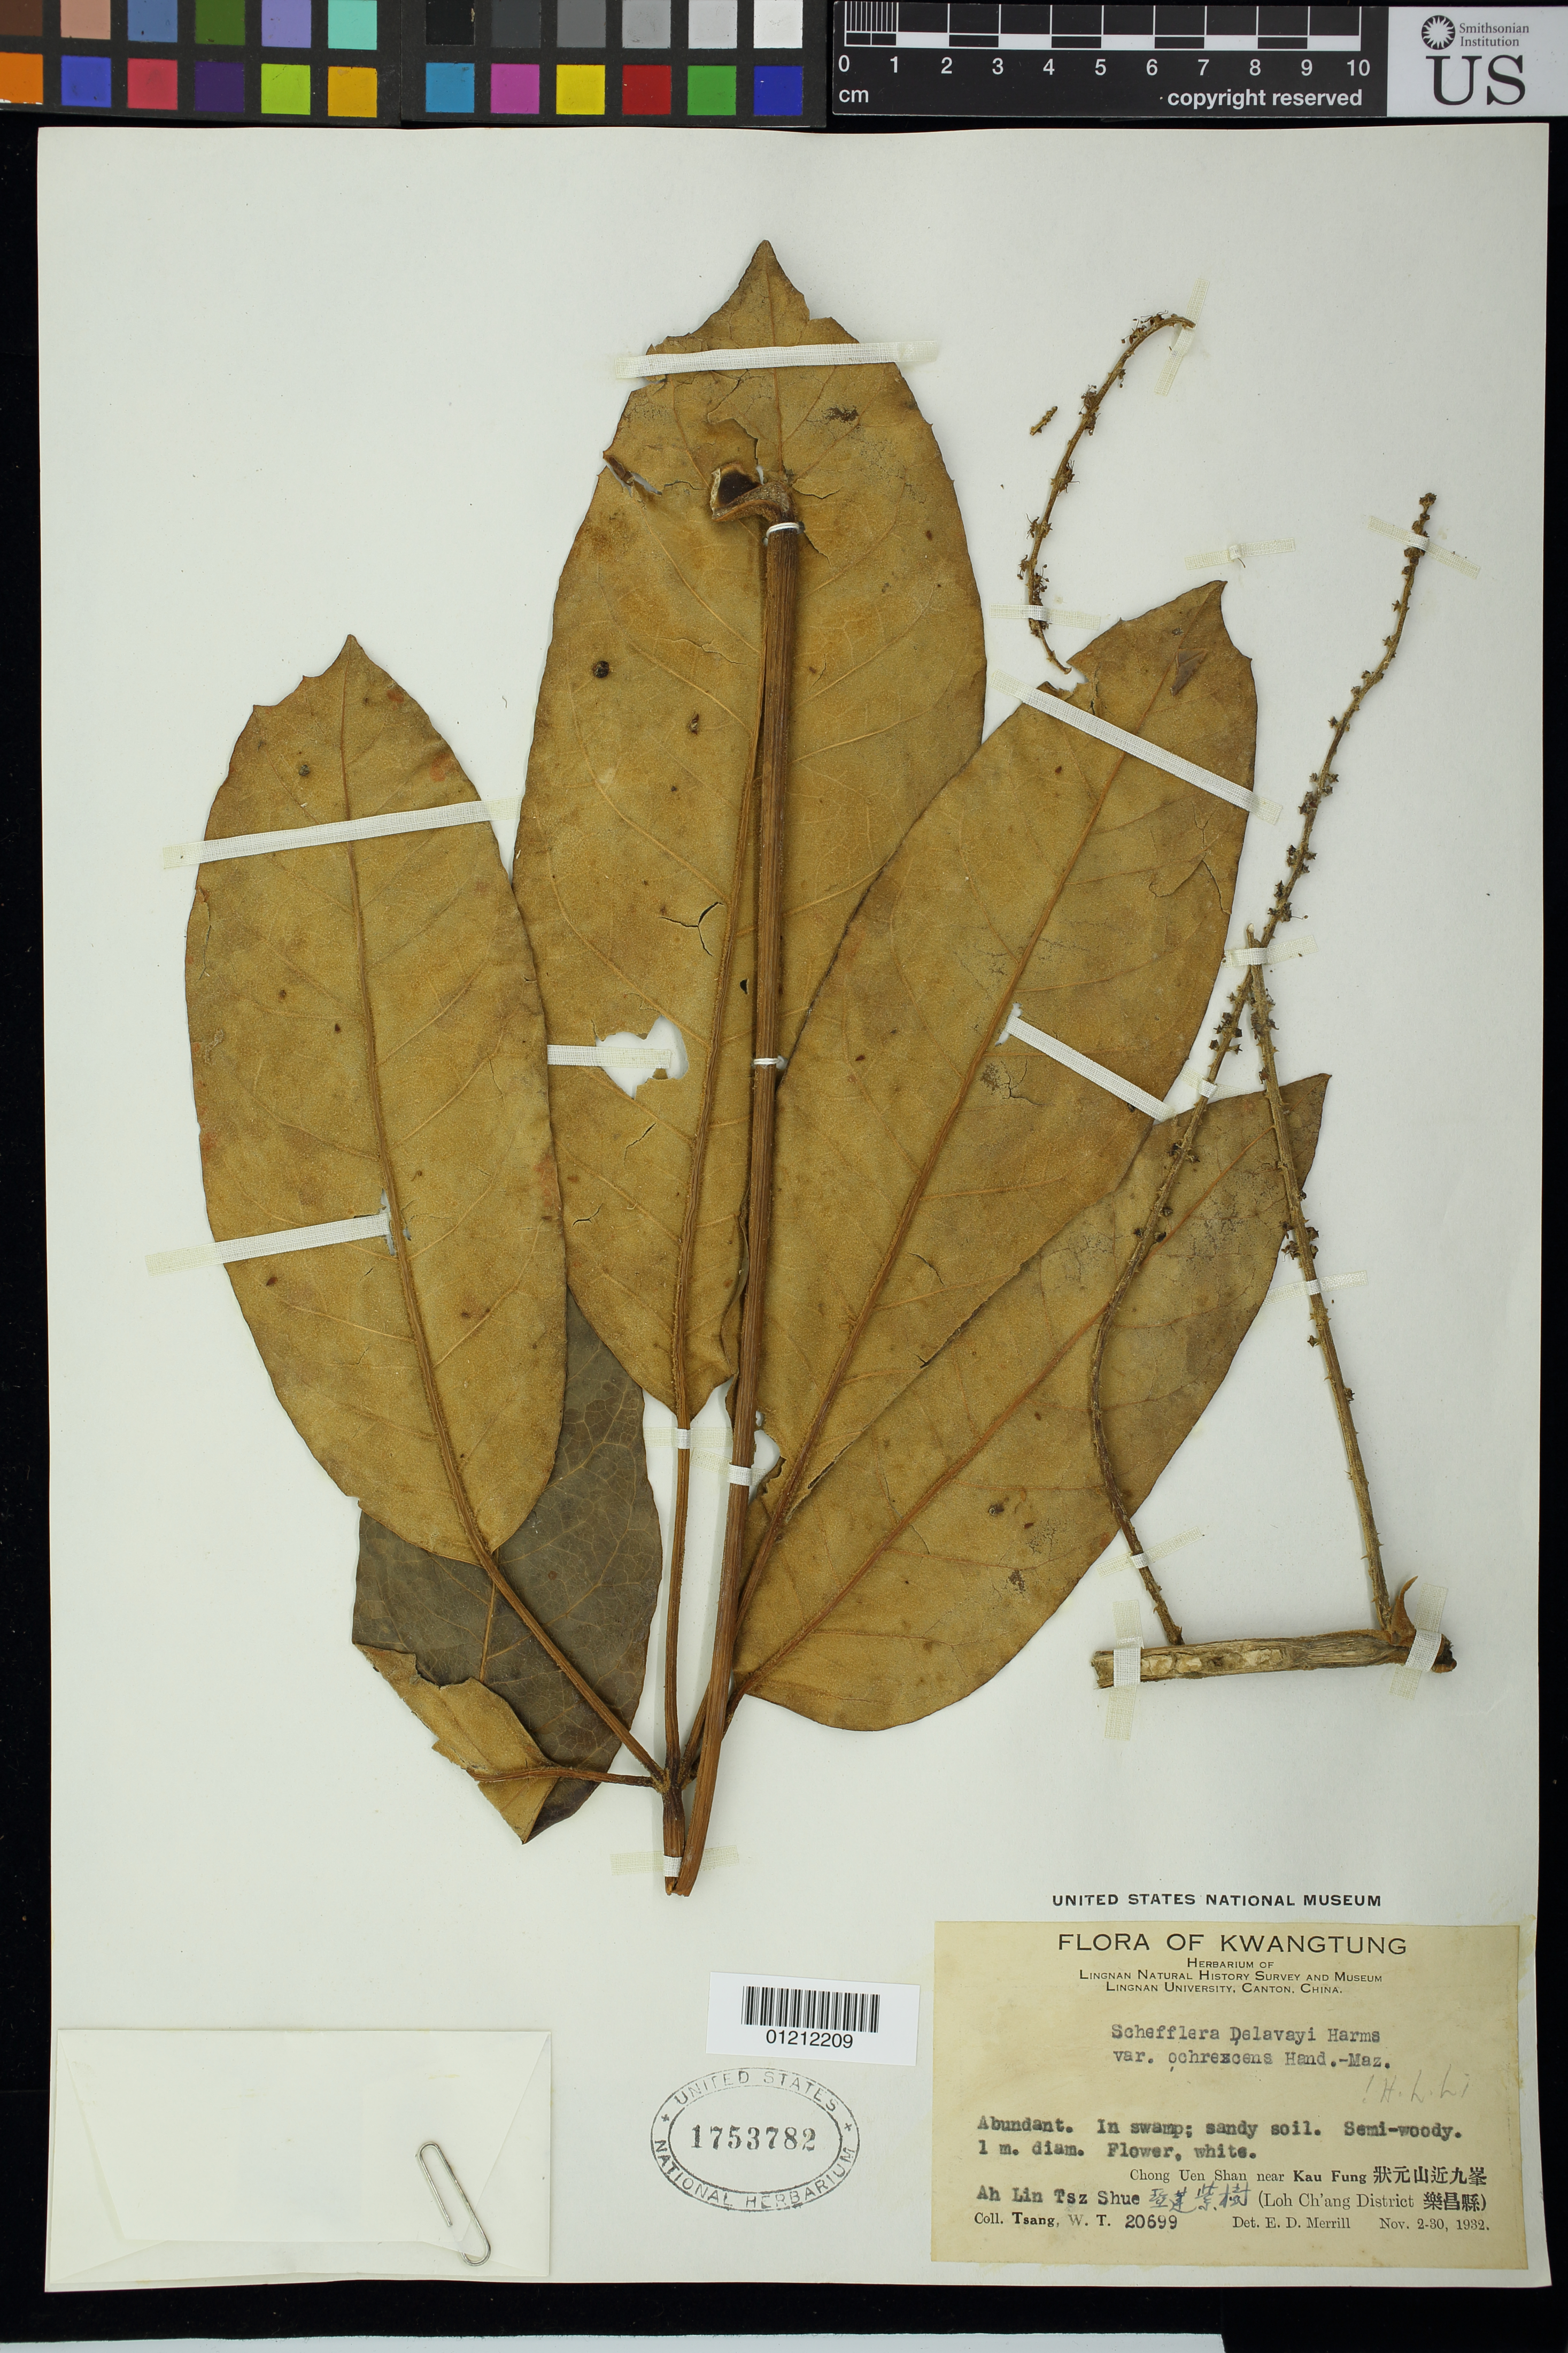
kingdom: Plantae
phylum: Tracheophyta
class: Magnoliopsida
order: Apiales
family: Araliaceae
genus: Schefflera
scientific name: Schefflera delavayi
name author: (Franch.) Harms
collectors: W. T. Tsang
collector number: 20699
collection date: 1930-11-30/1932-11-02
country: China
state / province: Guangdong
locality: In swamp. Chong Uen Shan near Kau Fung, Ah Lin Tsz Shue, Loh Ch'ang District.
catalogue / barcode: US 1753782